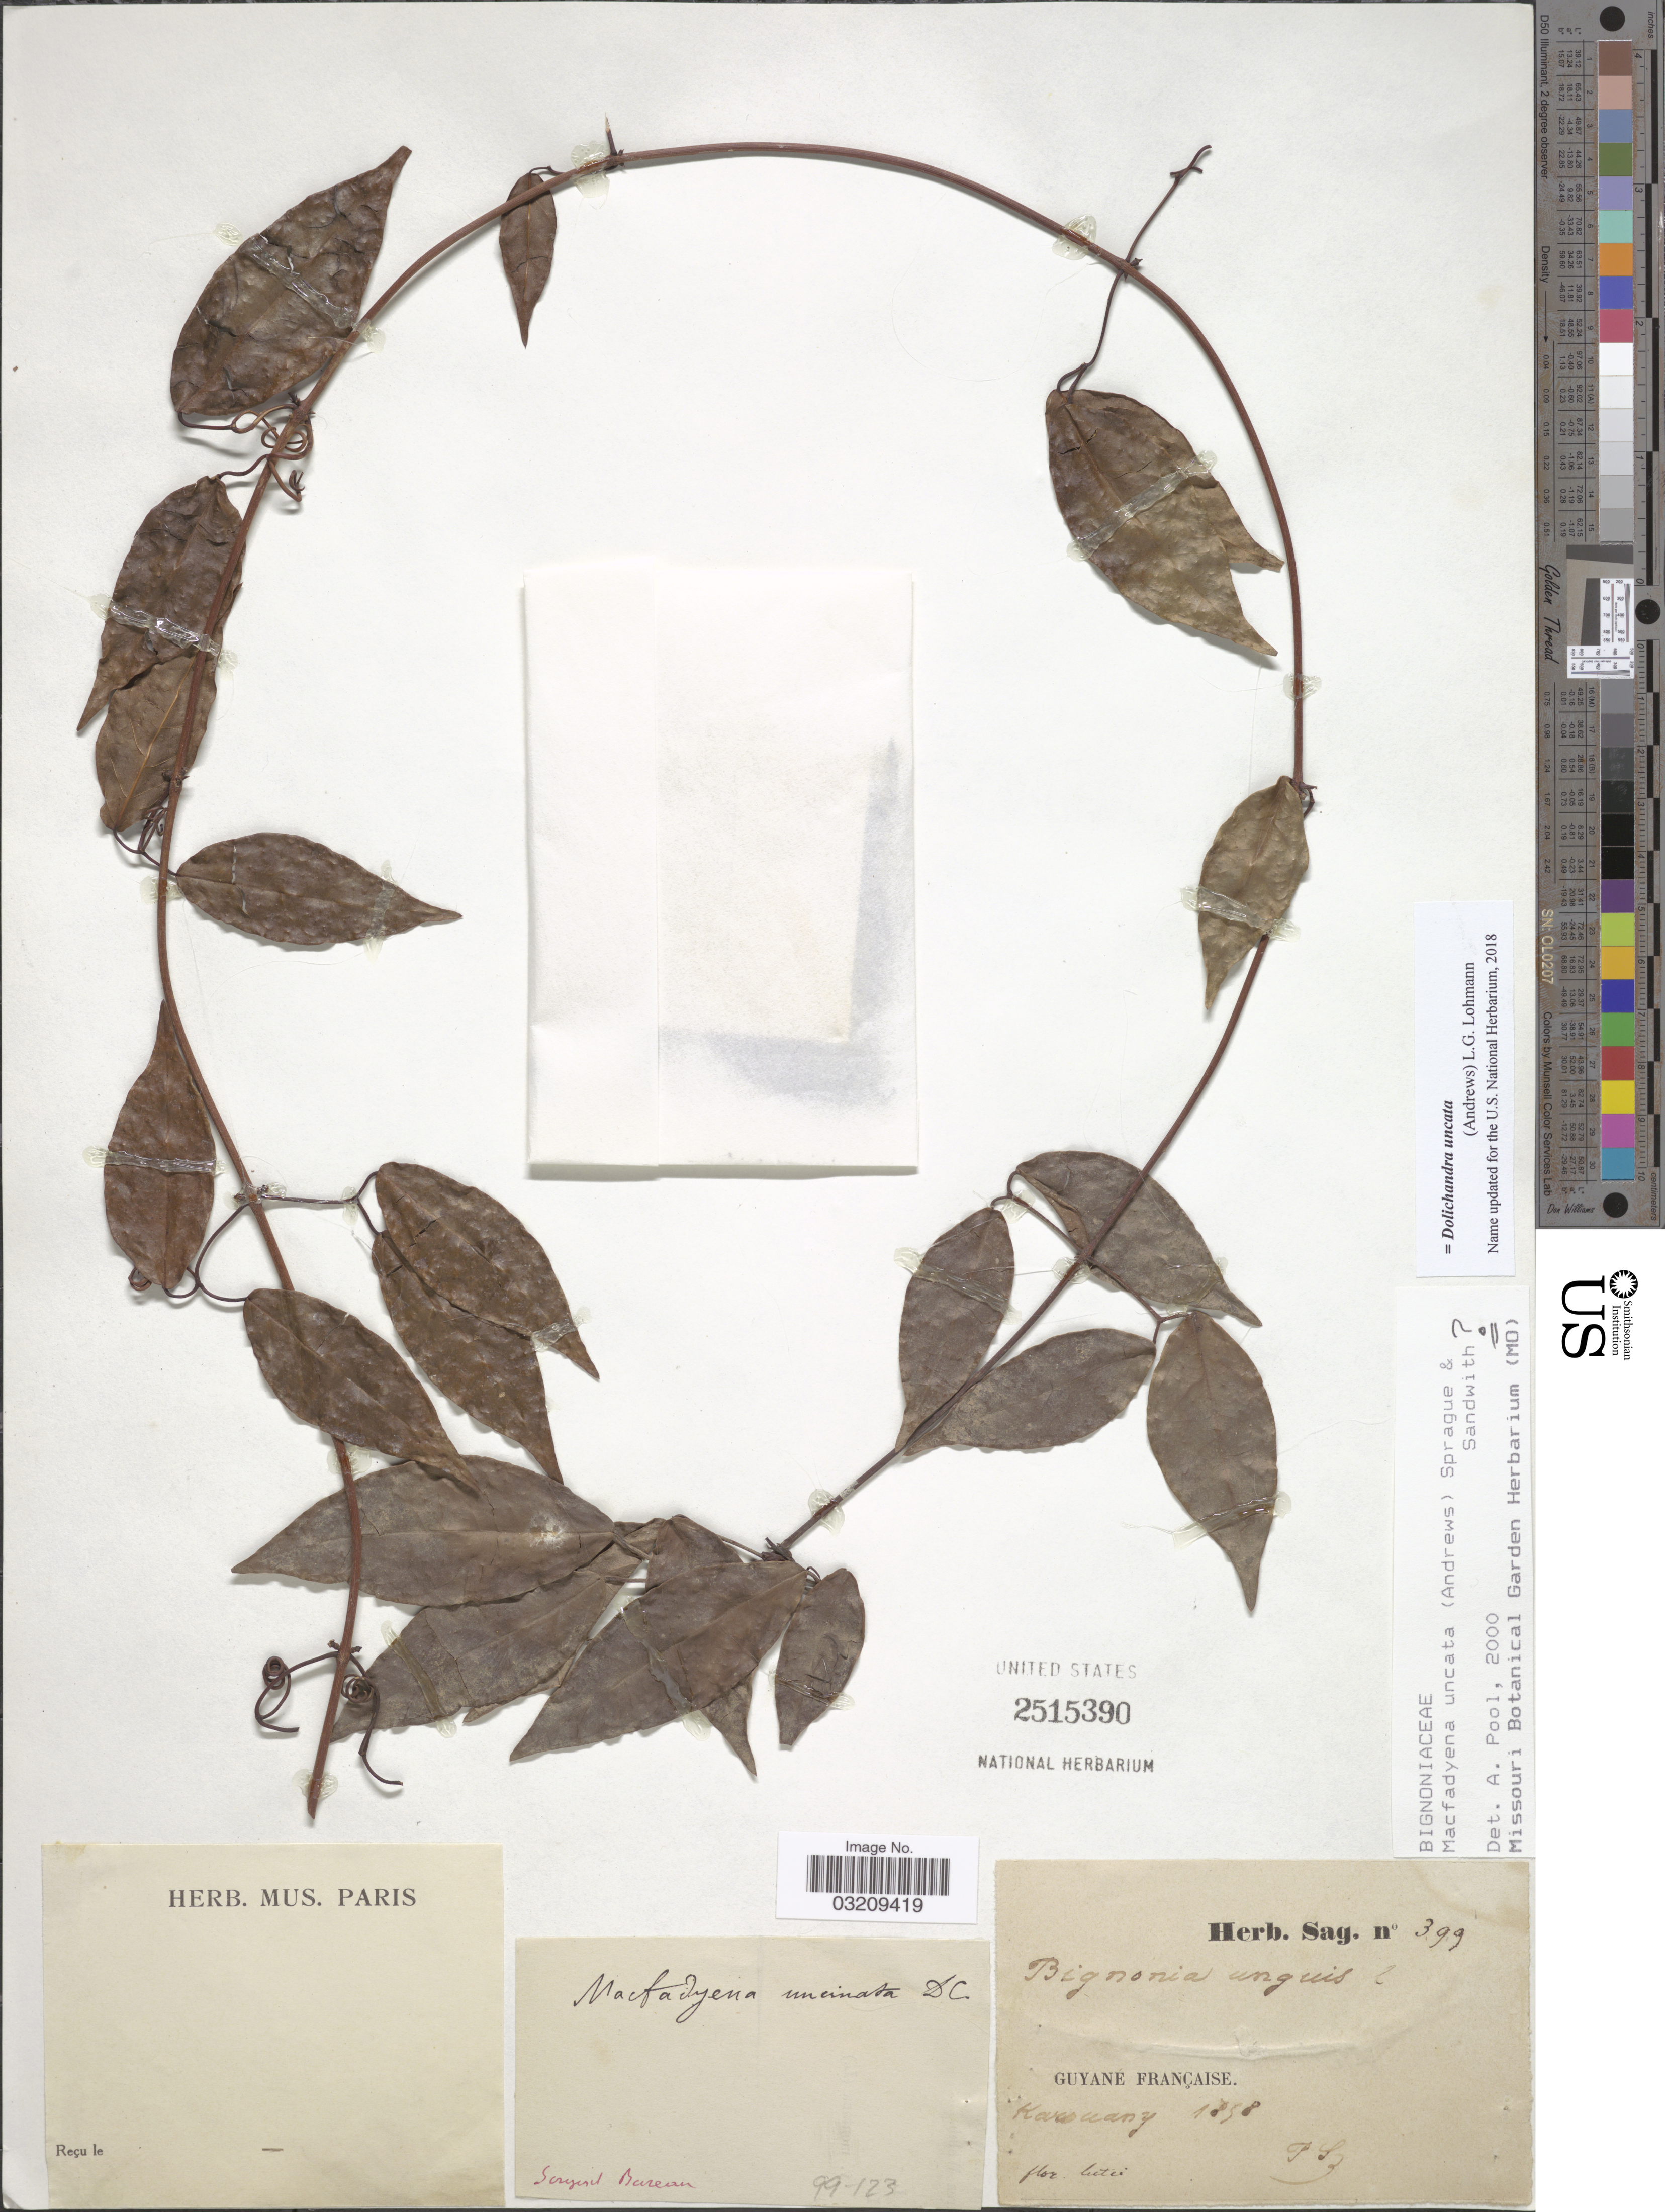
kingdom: Plantae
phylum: Tracheophyta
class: Magnoliopsida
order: Lamiales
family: Bignoniaceae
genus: Dolichandra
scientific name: Dolichandra uncata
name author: (Andrews) L.G. Lohmann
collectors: P. Sz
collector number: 399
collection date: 1858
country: French Guiana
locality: Guyana Française. Kaourany.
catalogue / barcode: US 2515390